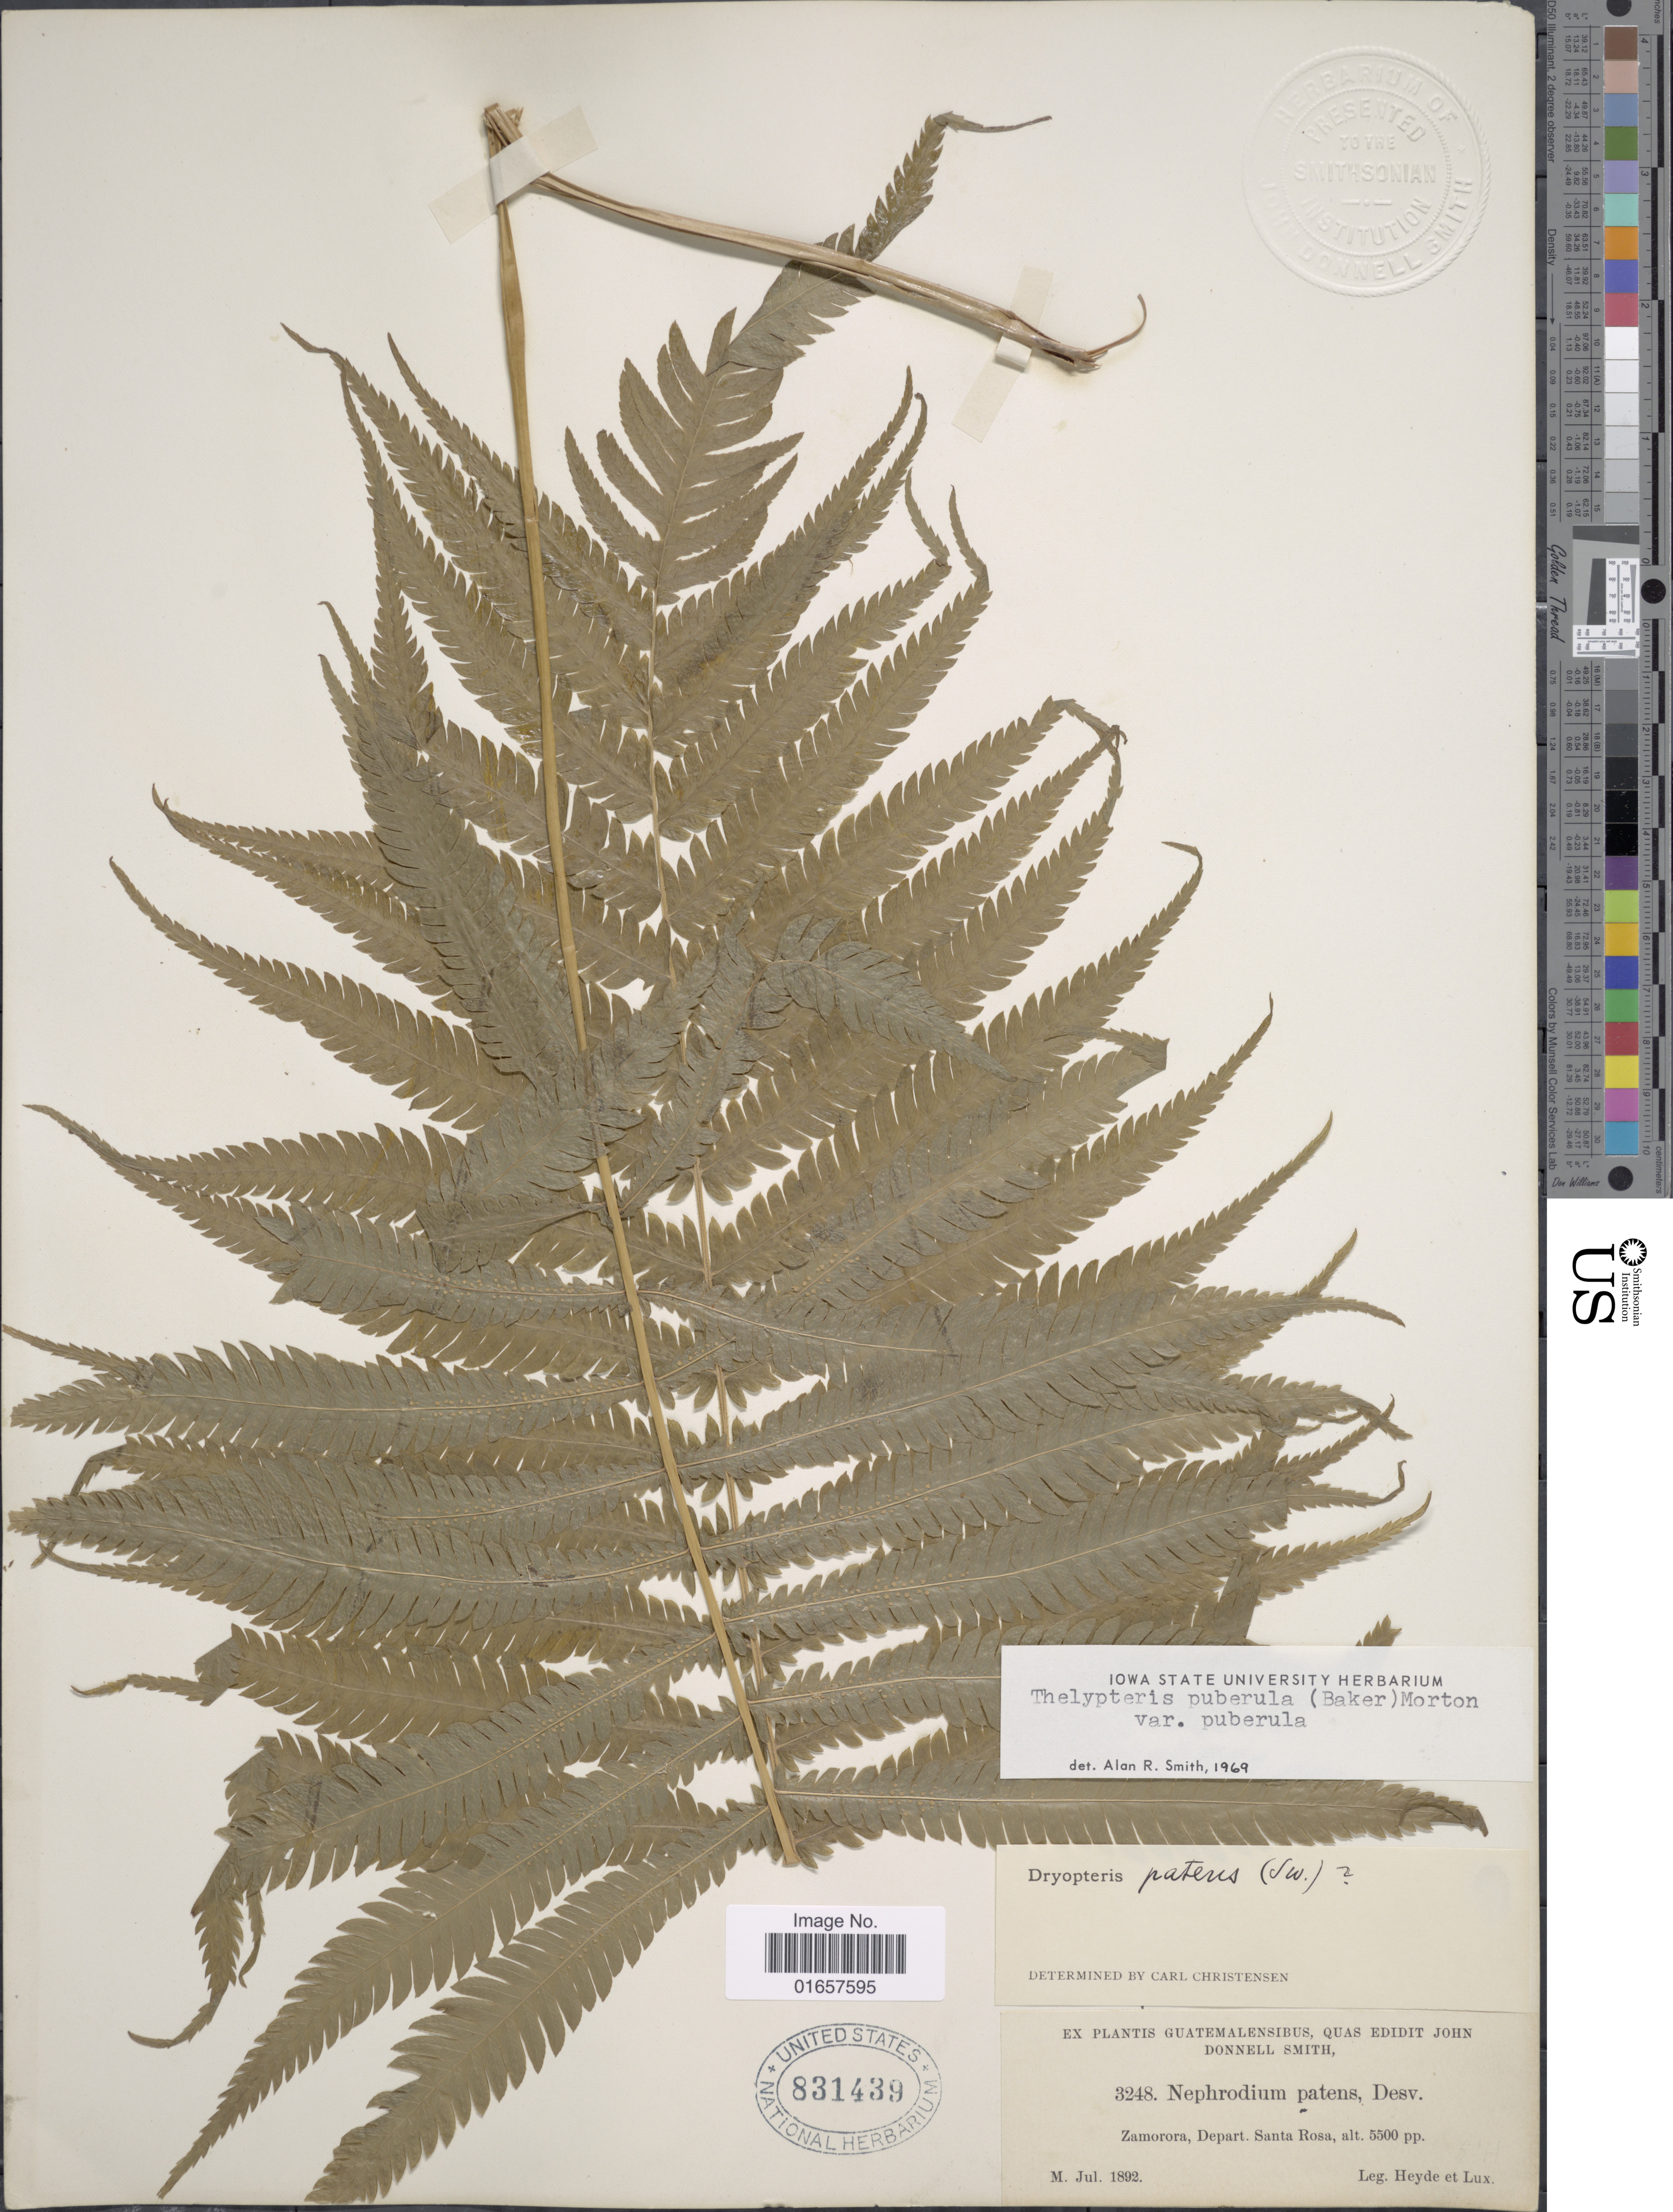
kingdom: Plantae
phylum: Tracheophyta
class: Polypodiopsida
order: Polypodiales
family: Thelypteridaceae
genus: Christella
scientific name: Christella puberula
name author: (Baker) Á. Löve & D. Löve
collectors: Heyde & Lux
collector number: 3248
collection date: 1892-07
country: Guatemala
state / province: Santa Rosa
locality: Guatemaala, Zomorora, Depart. Santa Rosa.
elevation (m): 1676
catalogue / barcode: US 831439